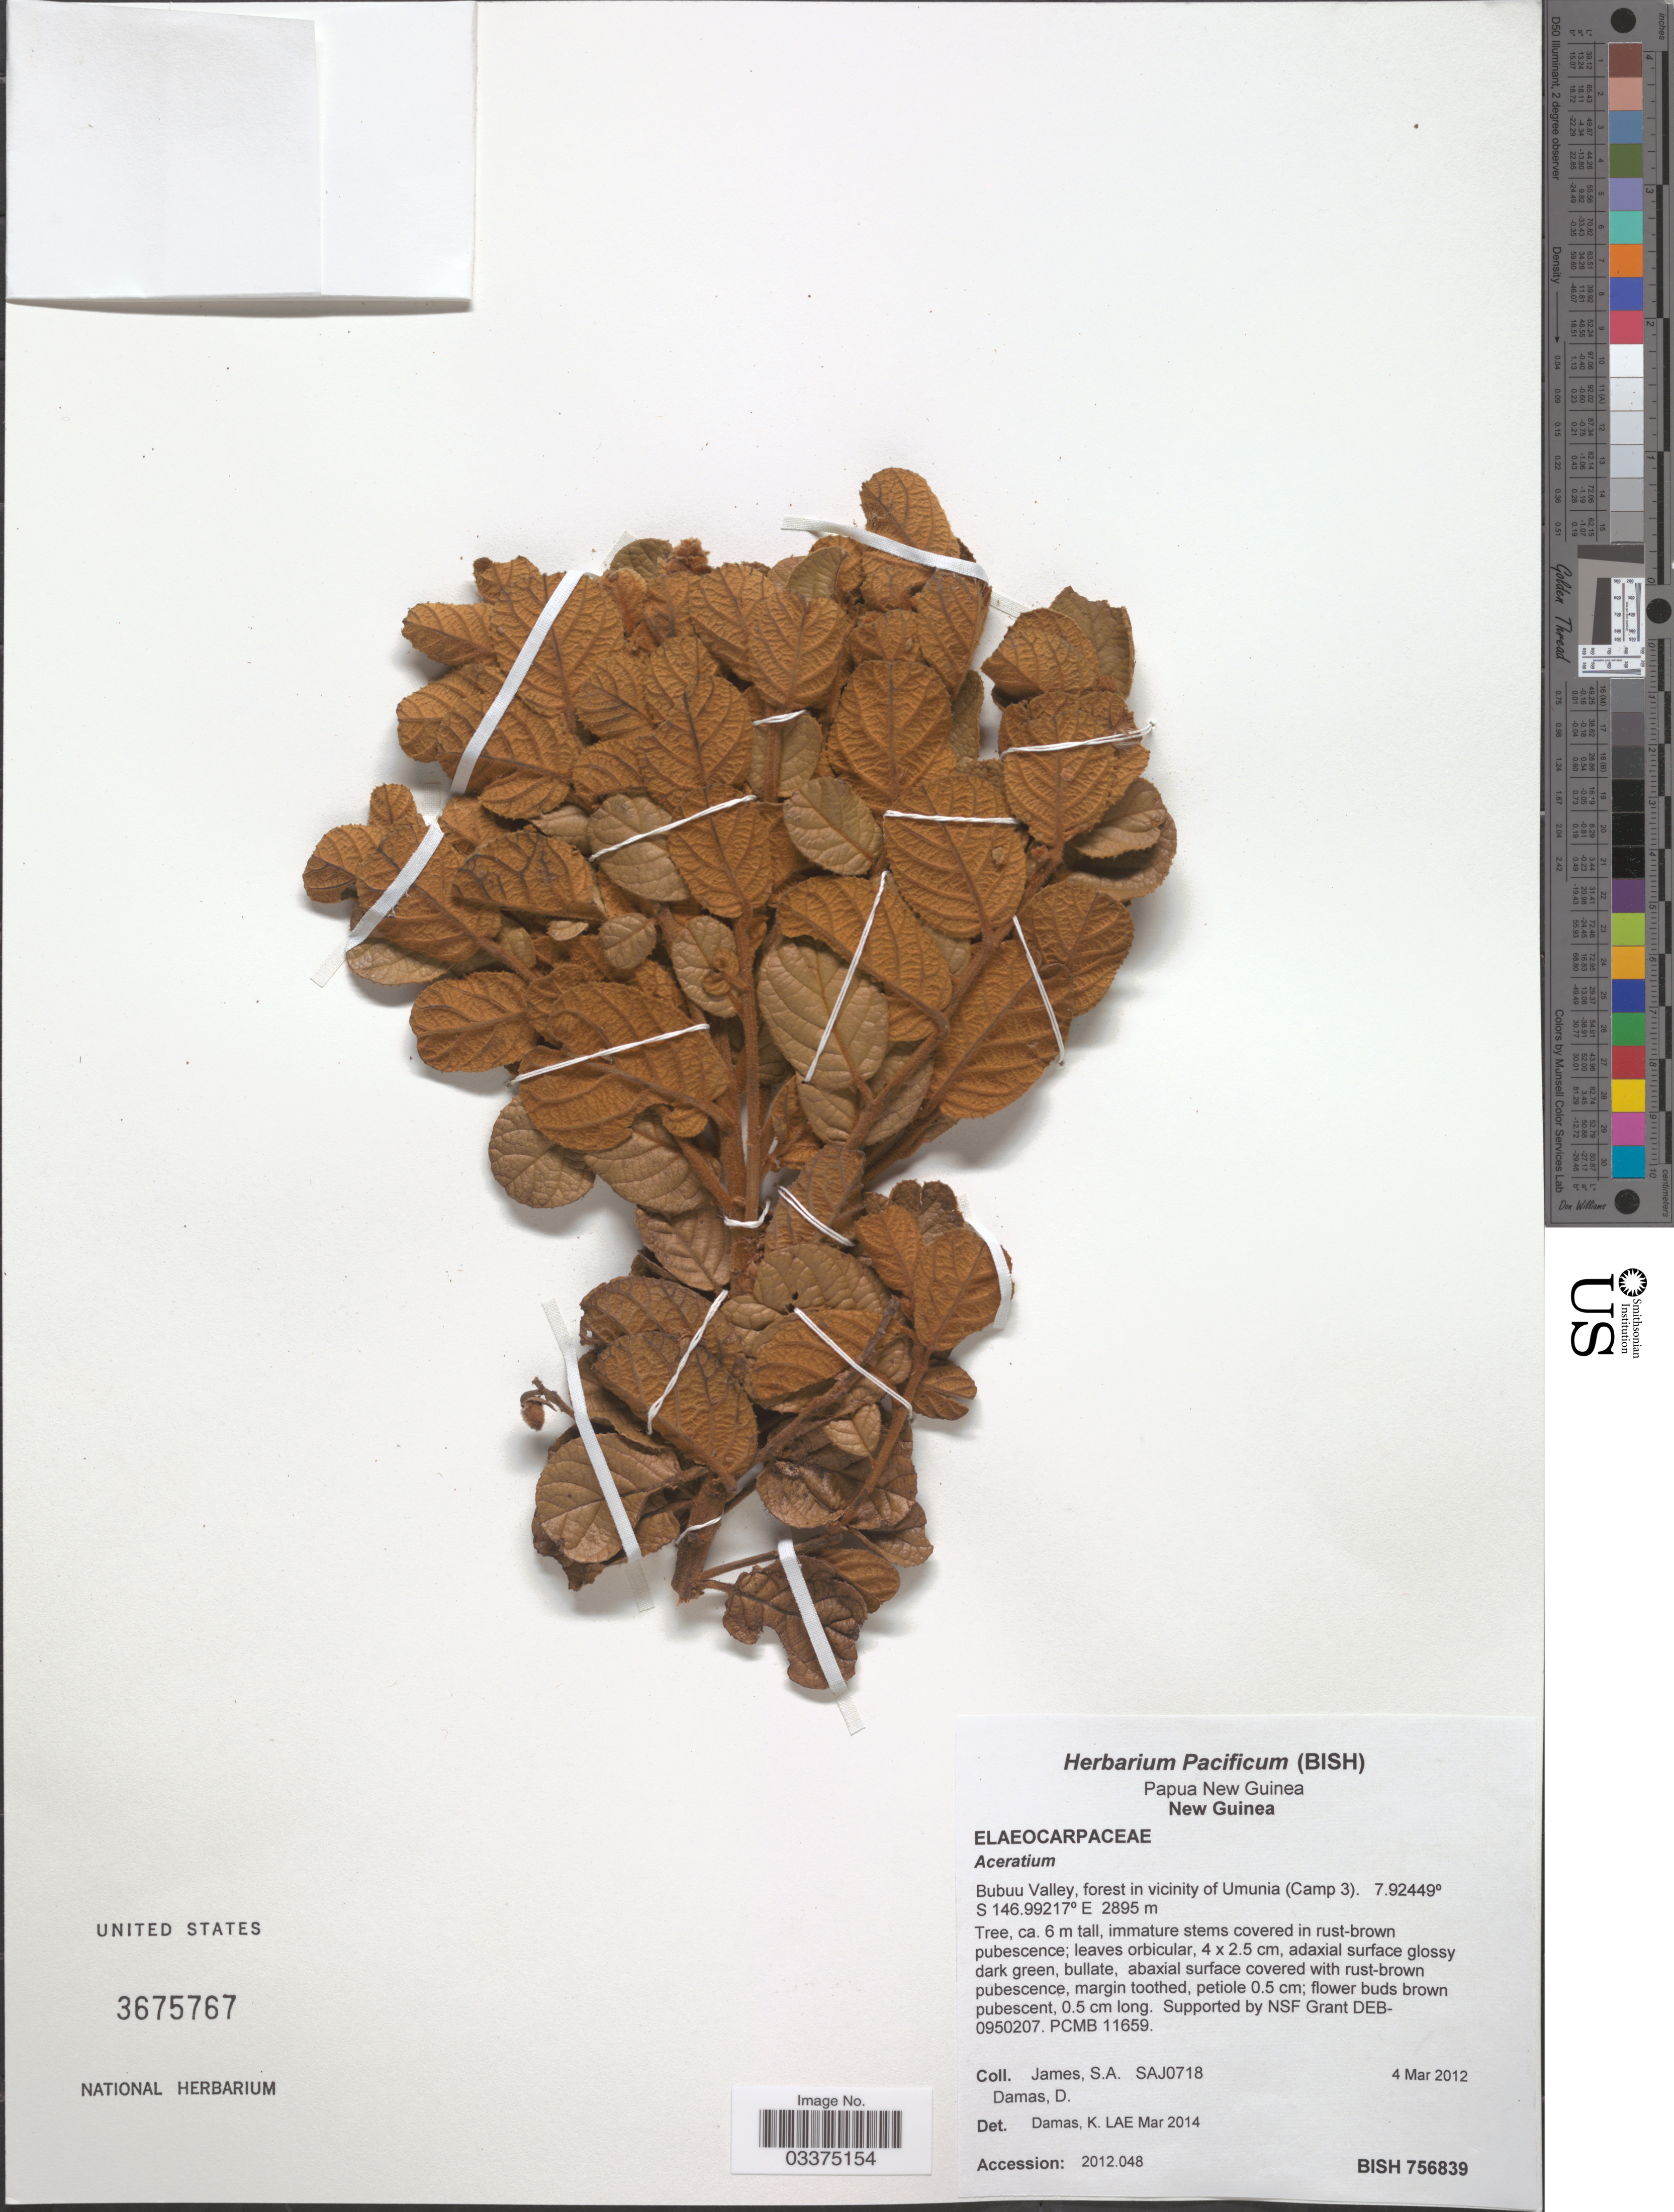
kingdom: Plantae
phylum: Tracheophyta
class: Magnoliopsida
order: Oxalidales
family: Elaeocarpaceae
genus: Aceratium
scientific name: Aceratium sp.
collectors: S. James & D. Damas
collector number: SAJ0718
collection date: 2012-03-04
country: Papua New Guinea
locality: New Guinea. Bubuu Valley, forest in vicinity of Umunia (Camp 3).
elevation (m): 2895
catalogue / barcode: US 3675767